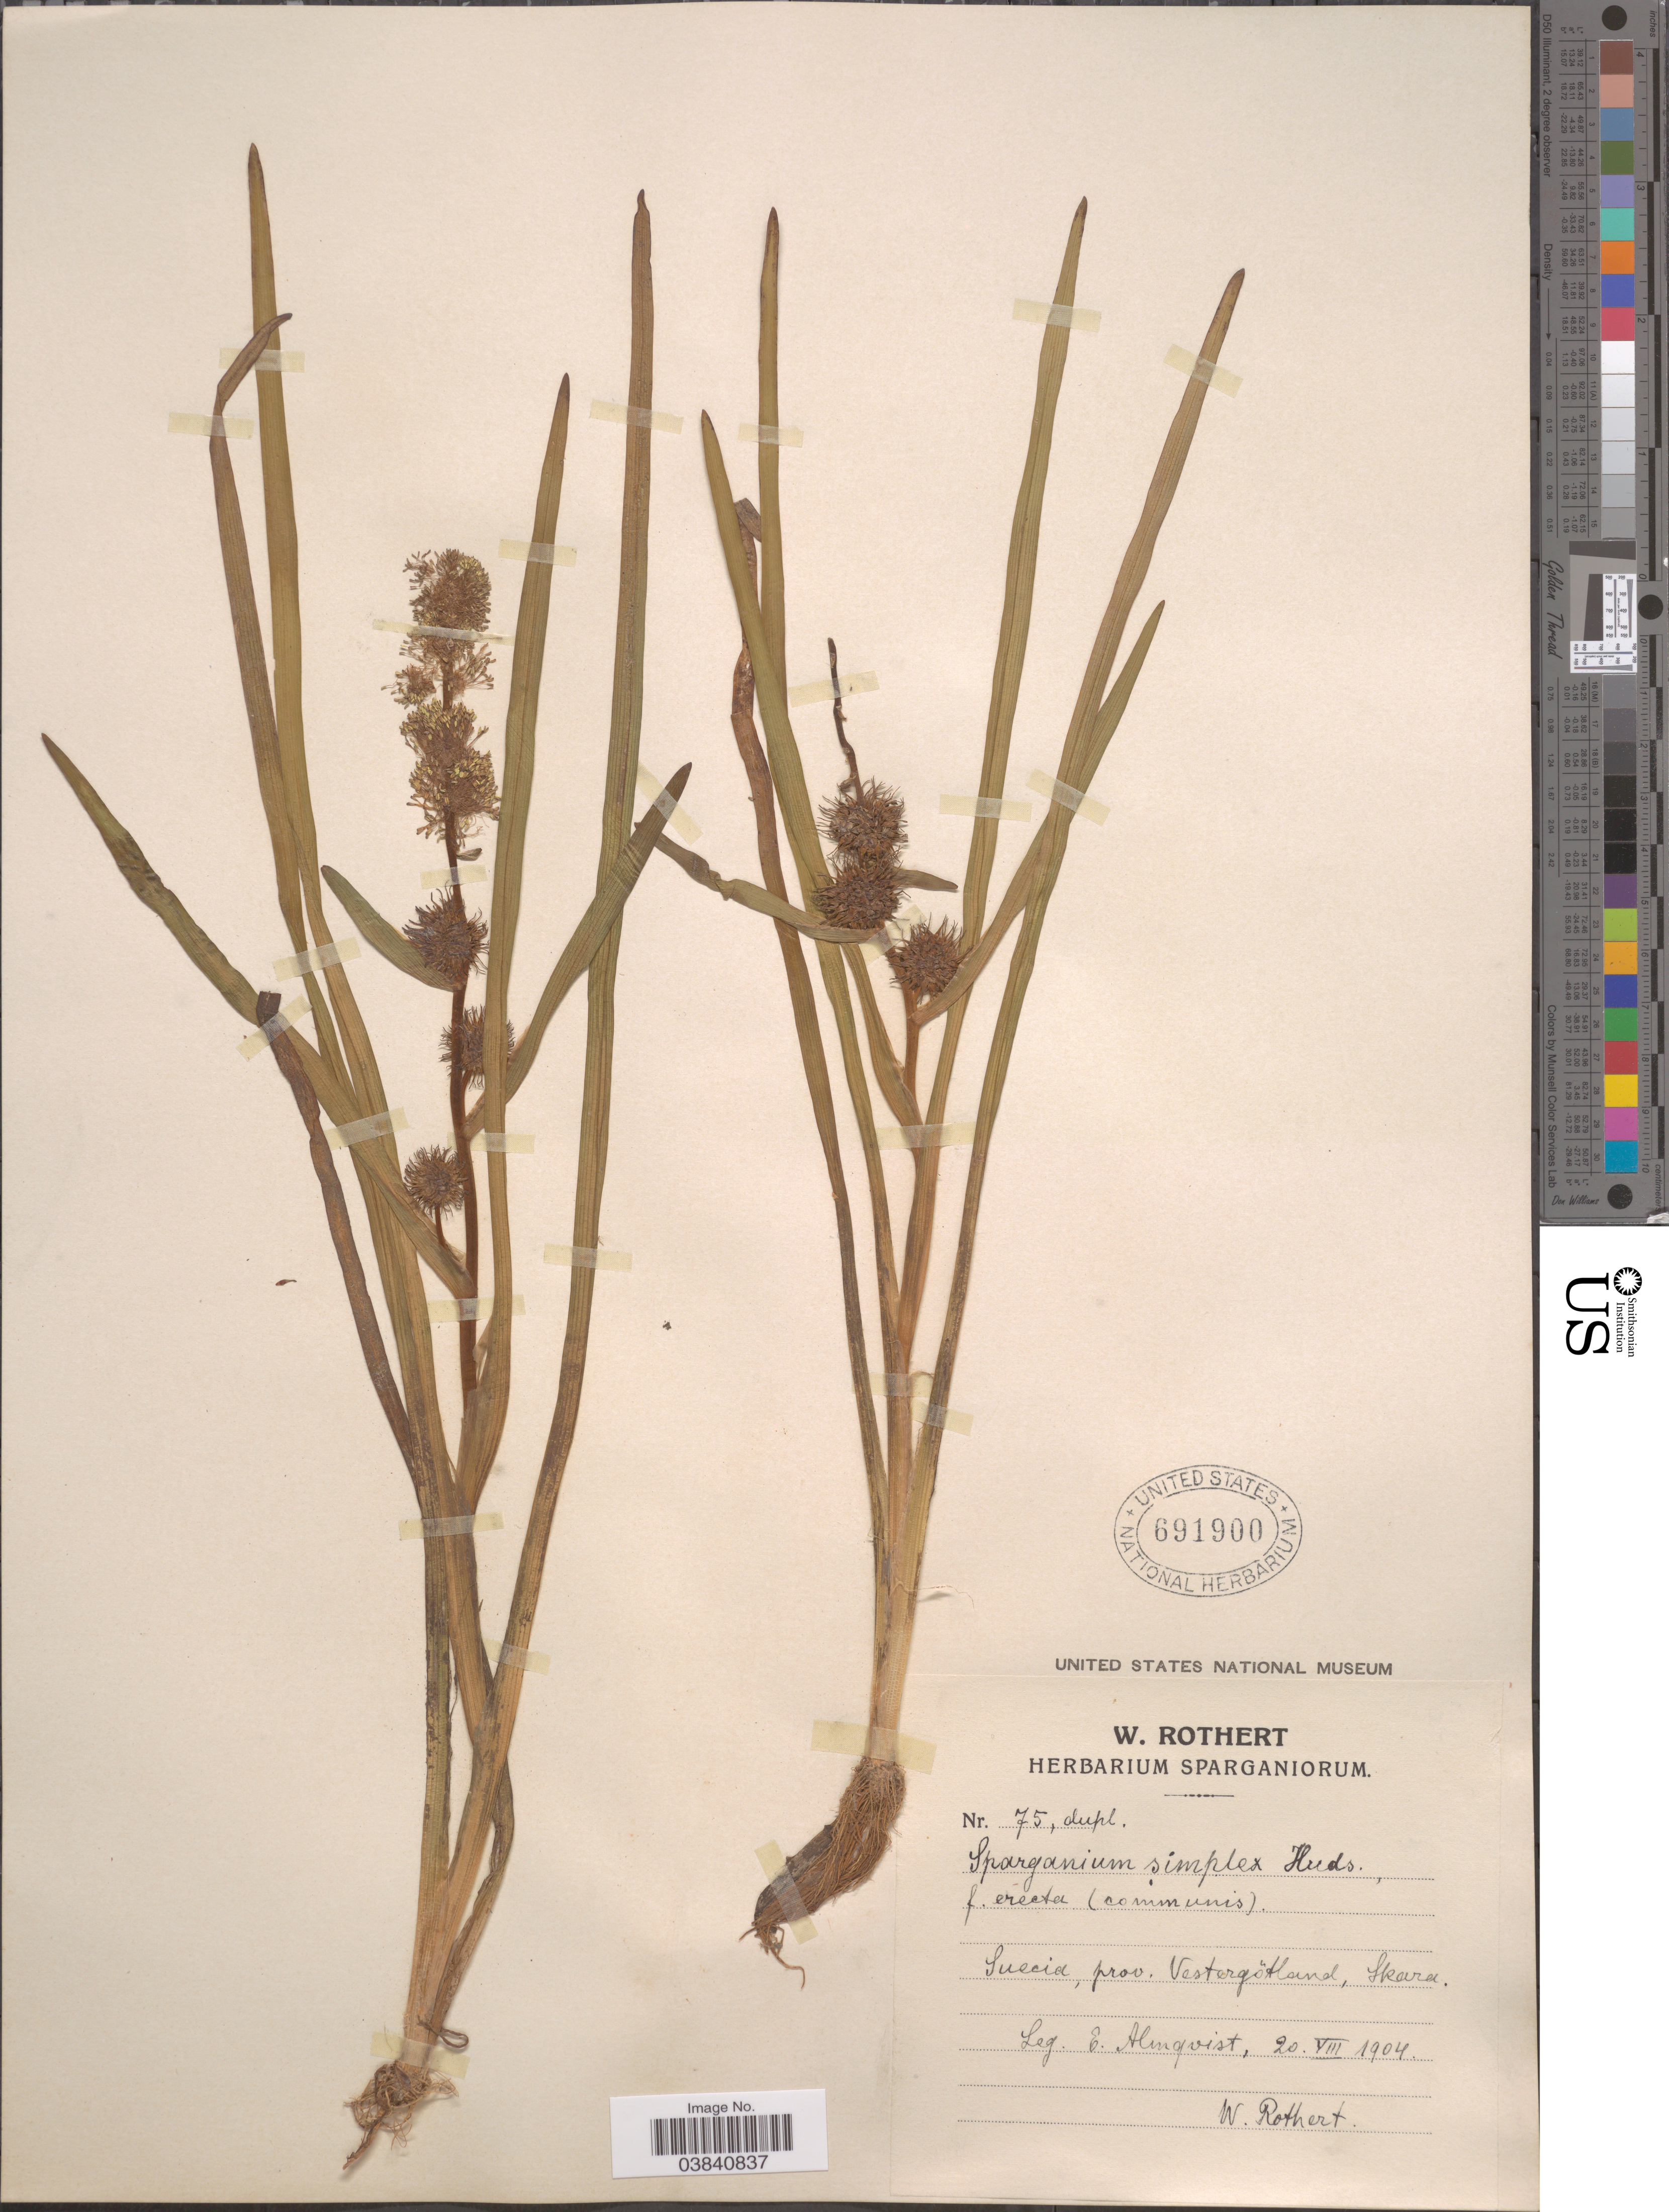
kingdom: Plantae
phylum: Tracheophyta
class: Liliopsida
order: Poales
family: Typhaceae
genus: Sparganium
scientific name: Sparganium simplex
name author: Huds.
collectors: E. Almqvist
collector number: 75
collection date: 1904-08-20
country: Sweden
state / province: Östergötland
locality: Suecia, prov. Ostergotland, Skara.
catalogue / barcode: US 691900